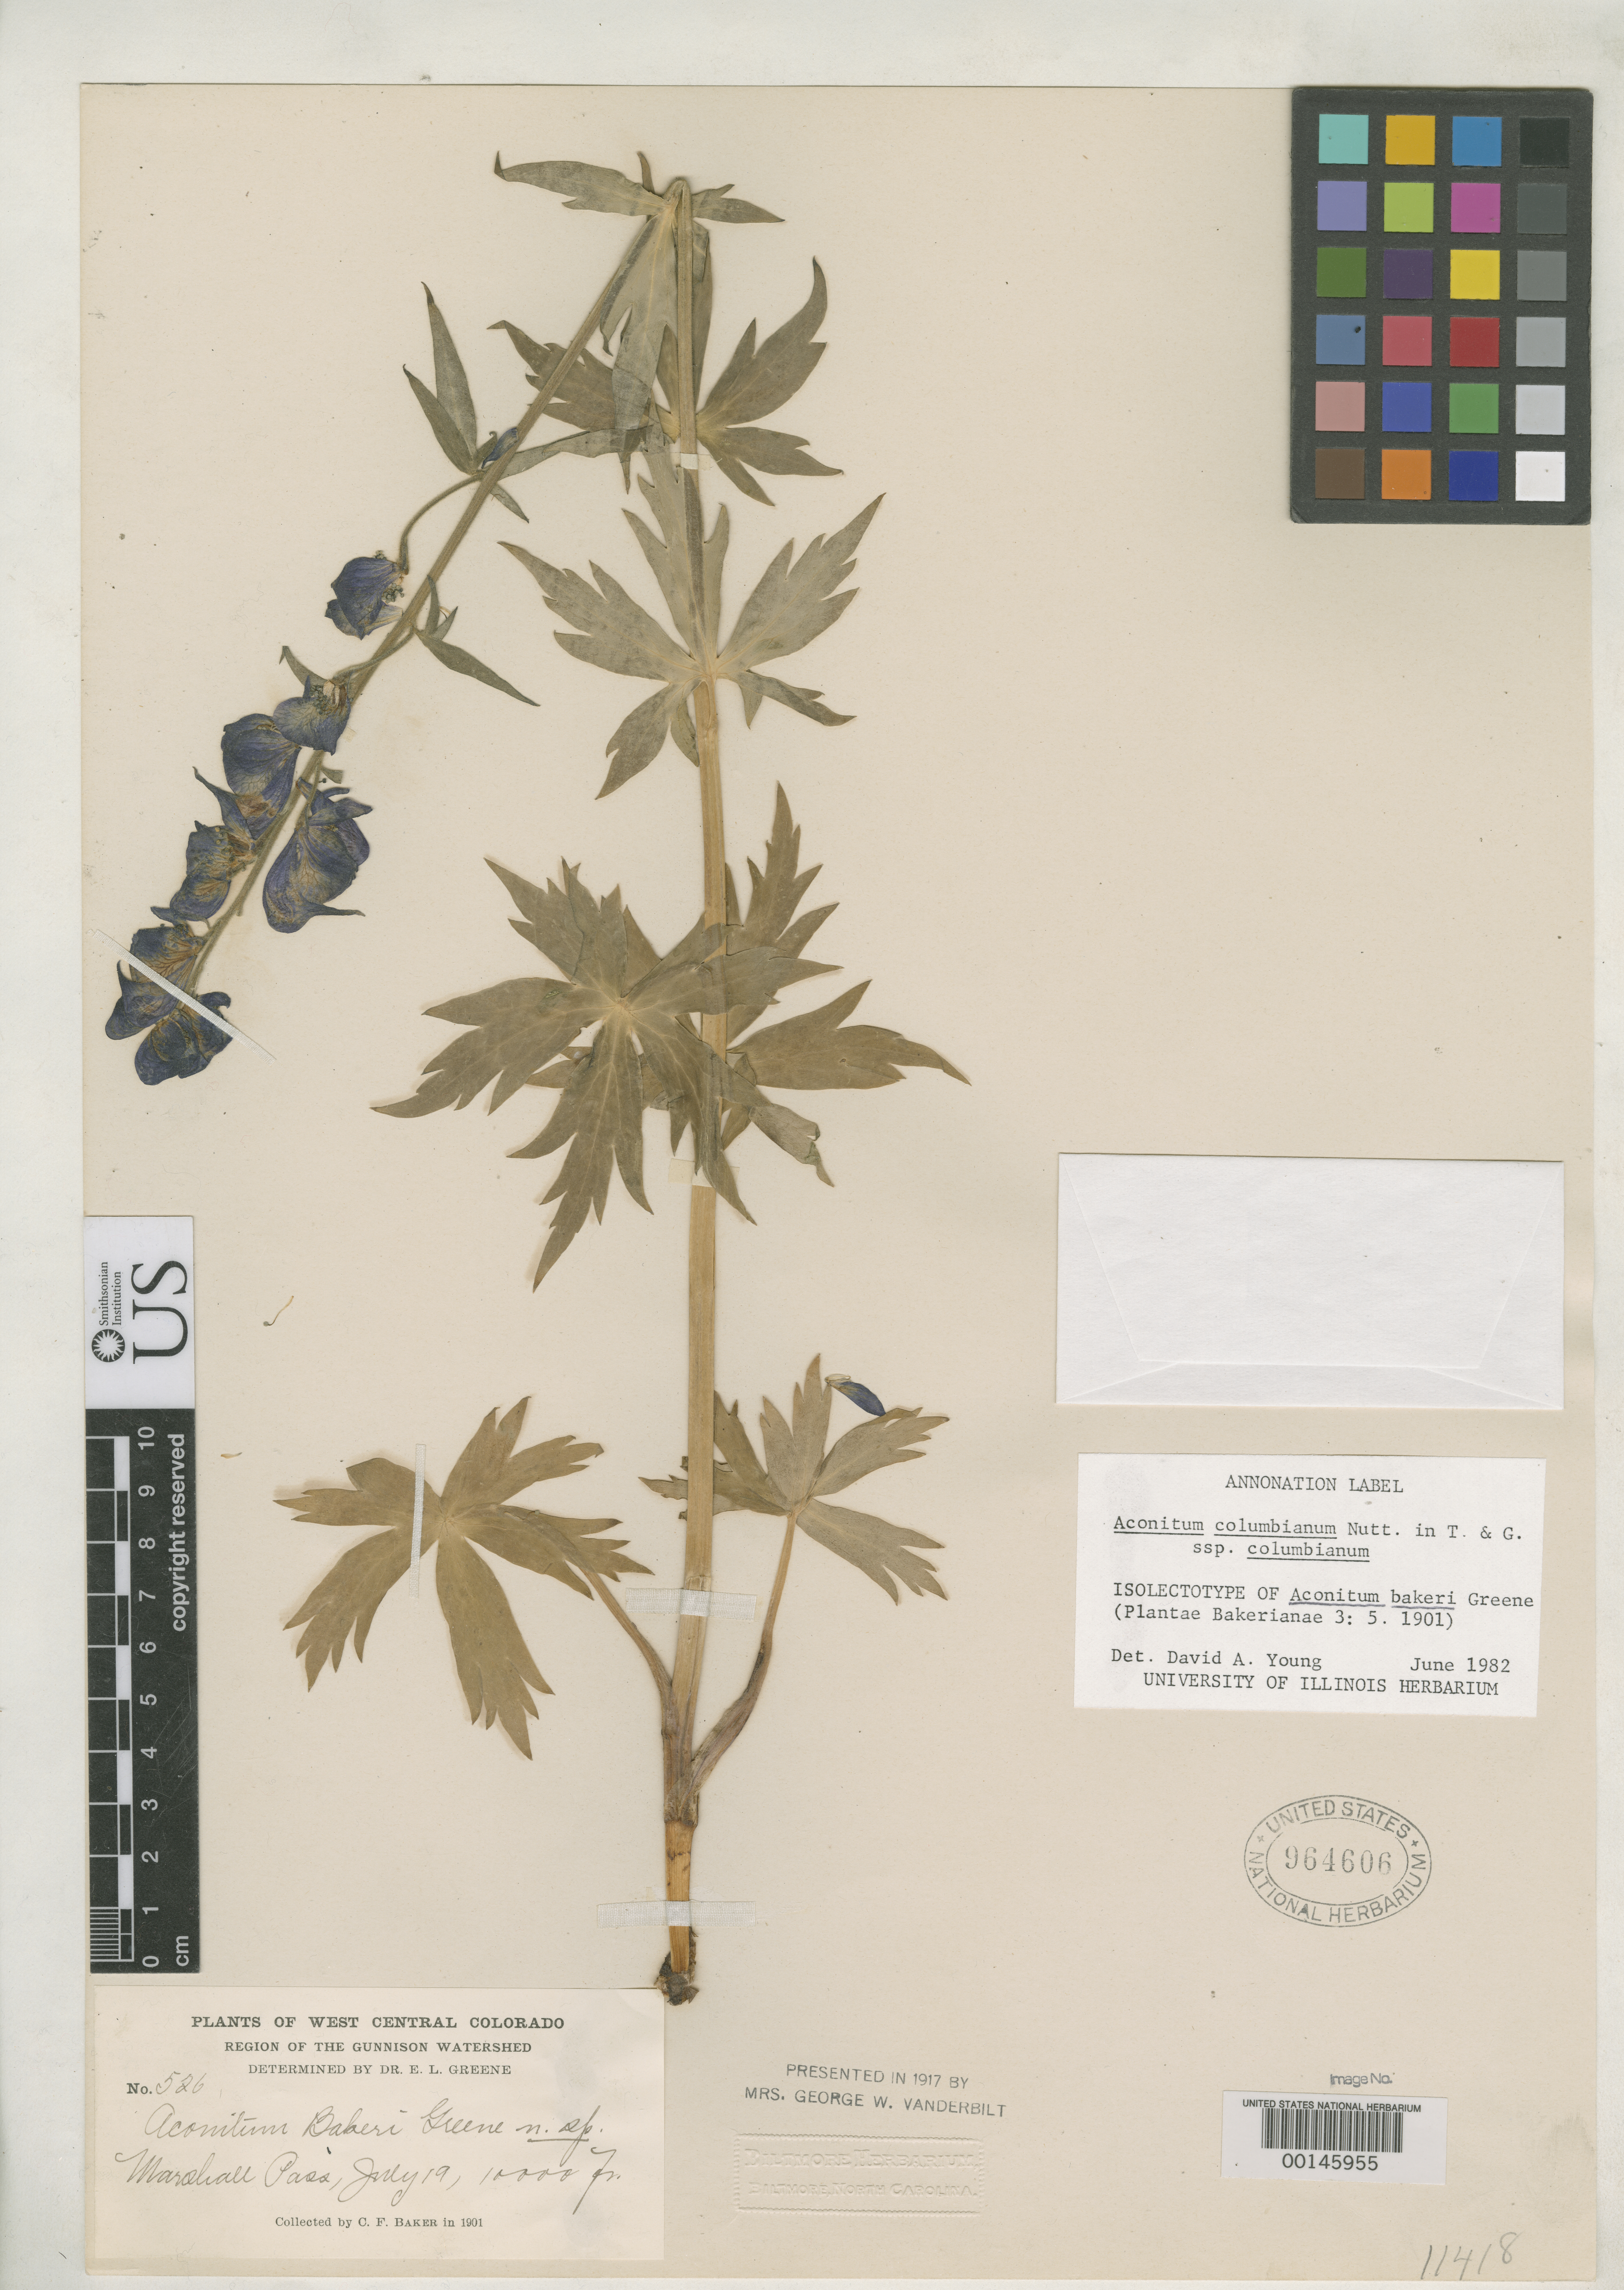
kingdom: Plantae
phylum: Tracheophyta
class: Magnoliopsida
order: Ranunculales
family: Ranunculaceae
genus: Aconitum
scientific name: Aconitum bakeri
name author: Greene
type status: Isolectotype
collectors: C. F. Baker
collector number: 526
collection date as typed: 1901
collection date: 1901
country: United States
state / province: Colorado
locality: Gunnison watershed region, Marshall Pass.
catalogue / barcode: US 964606